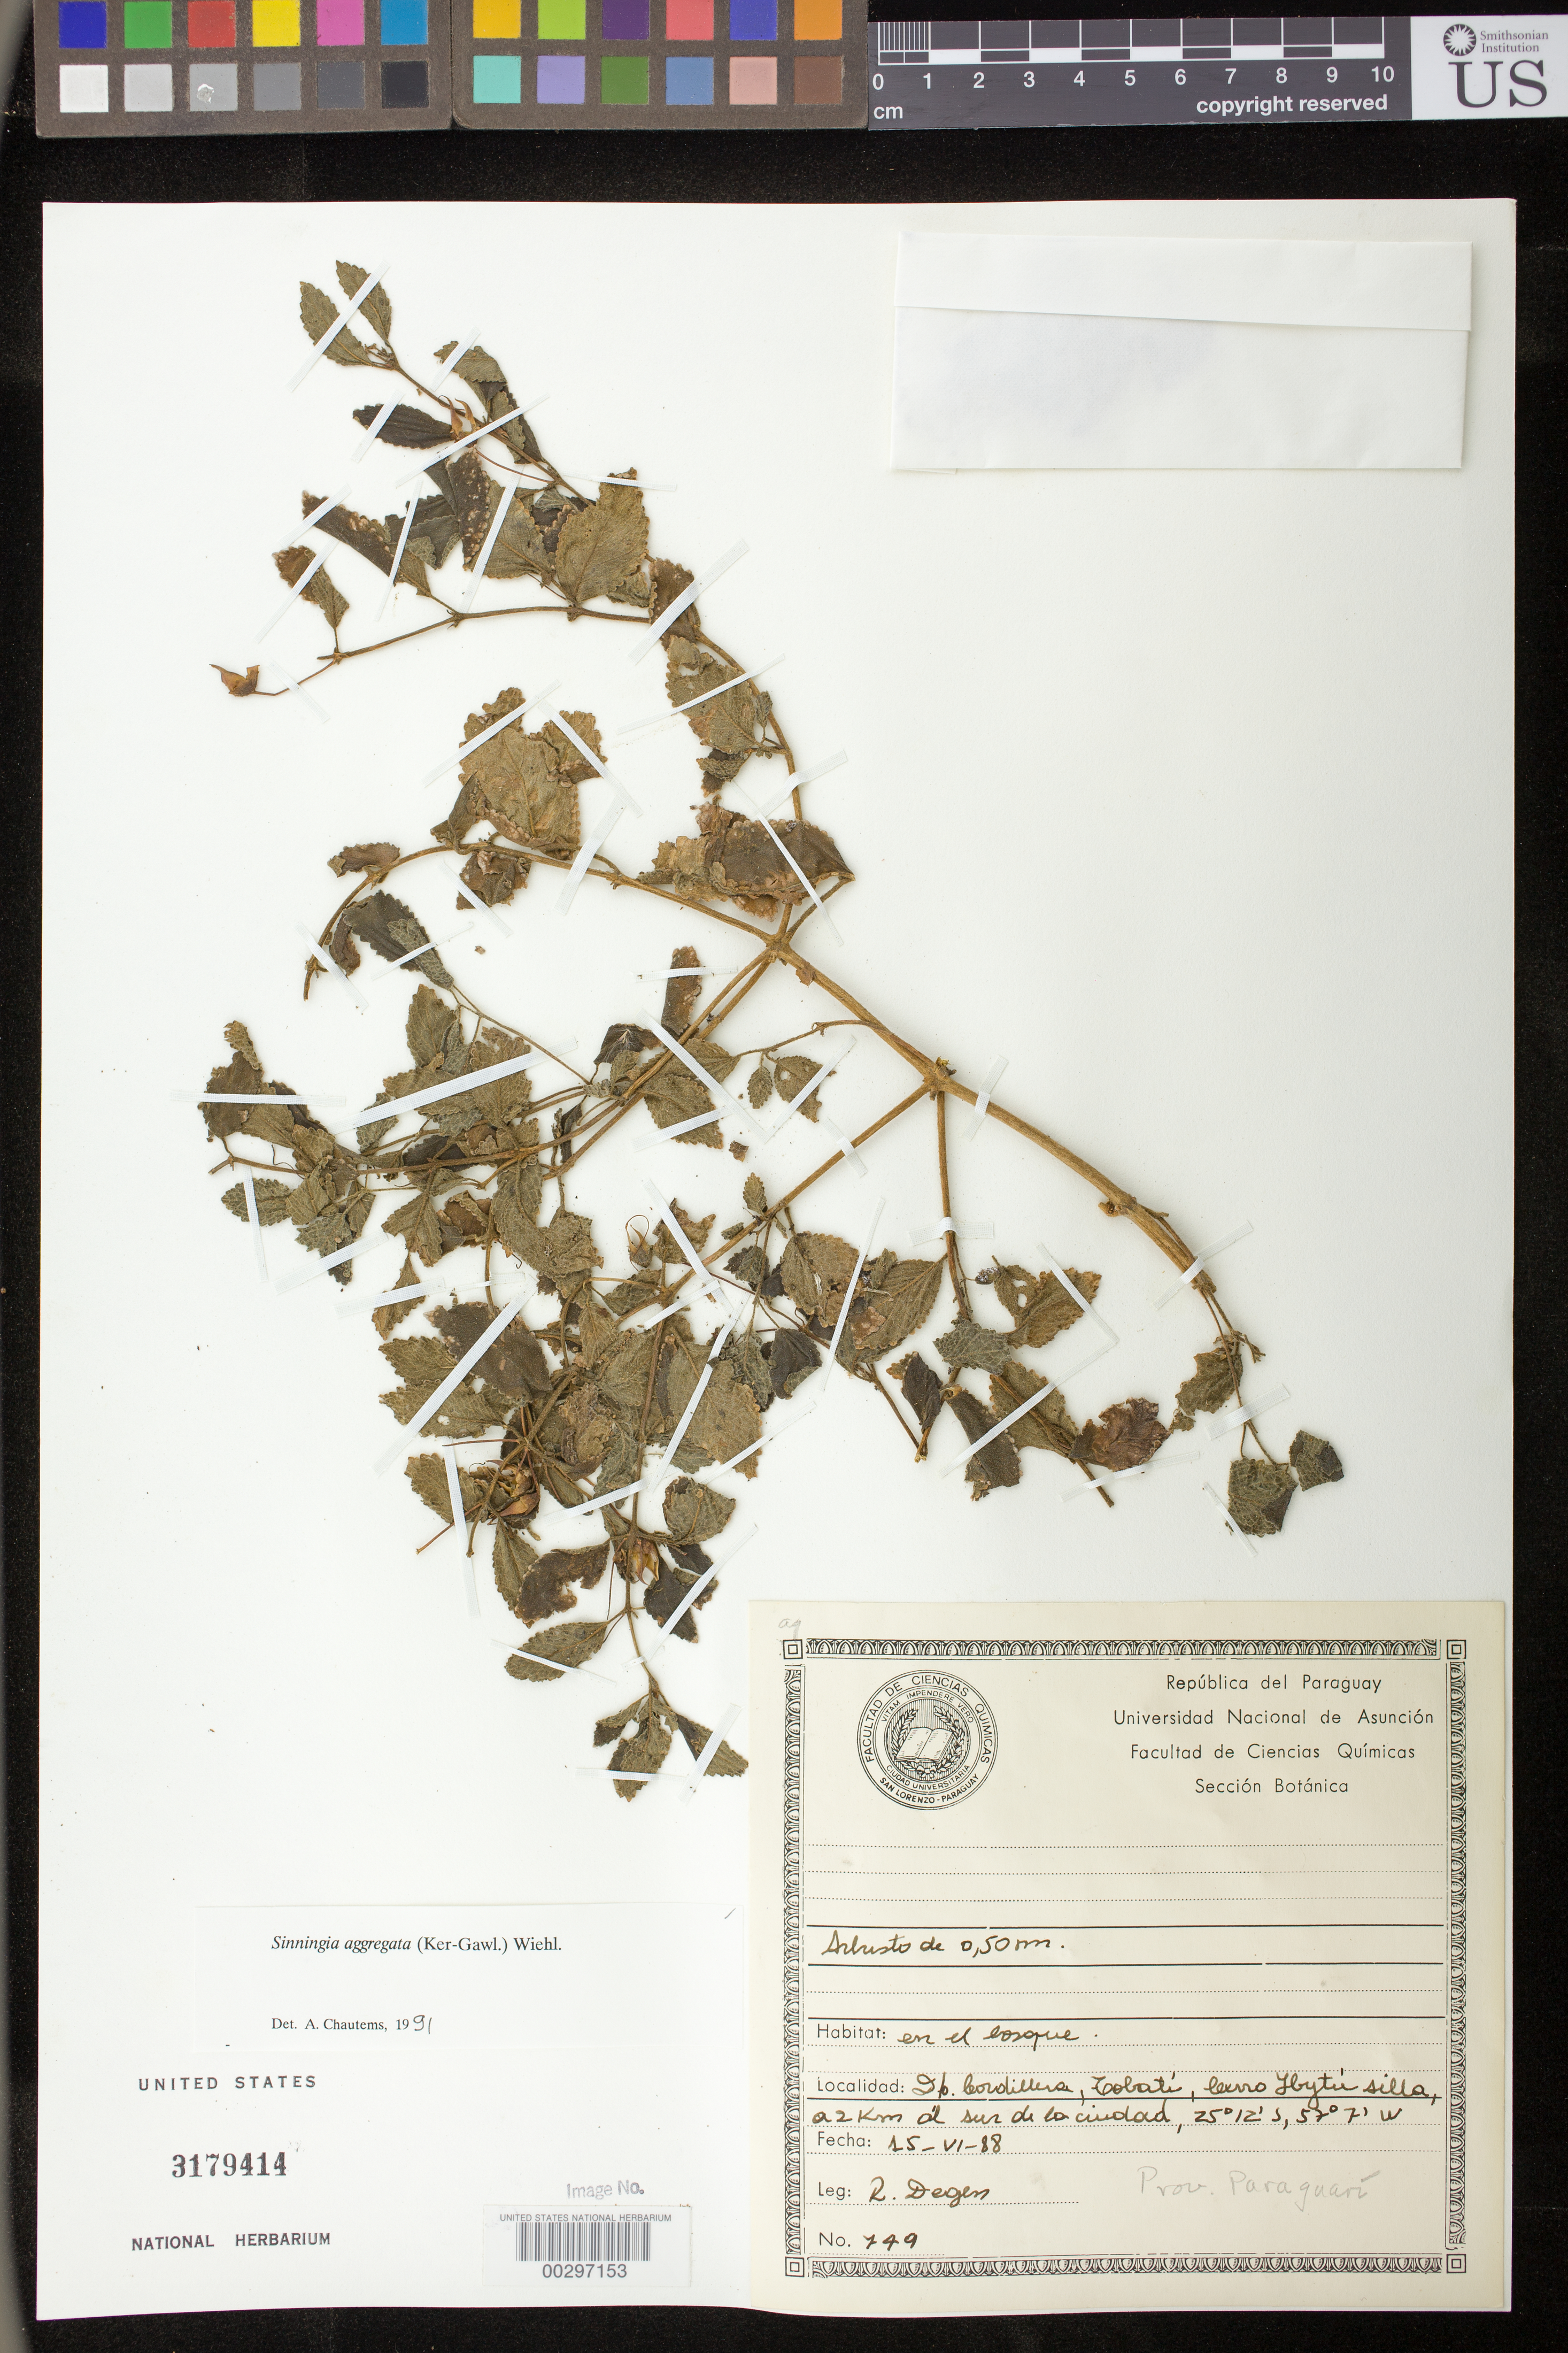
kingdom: Plantae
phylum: Tracheophyta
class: Magnoliopsida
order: Lamiales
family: Gesneriaceae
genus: Sinningia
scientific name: Sinningia aggregata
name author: (Ker Gawl.) Wiehler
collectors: R. Degen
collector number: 149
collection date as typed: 15 Jun 1988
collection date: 1988-06-15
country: Paraguay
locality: Tobati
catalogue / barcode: US 3179414